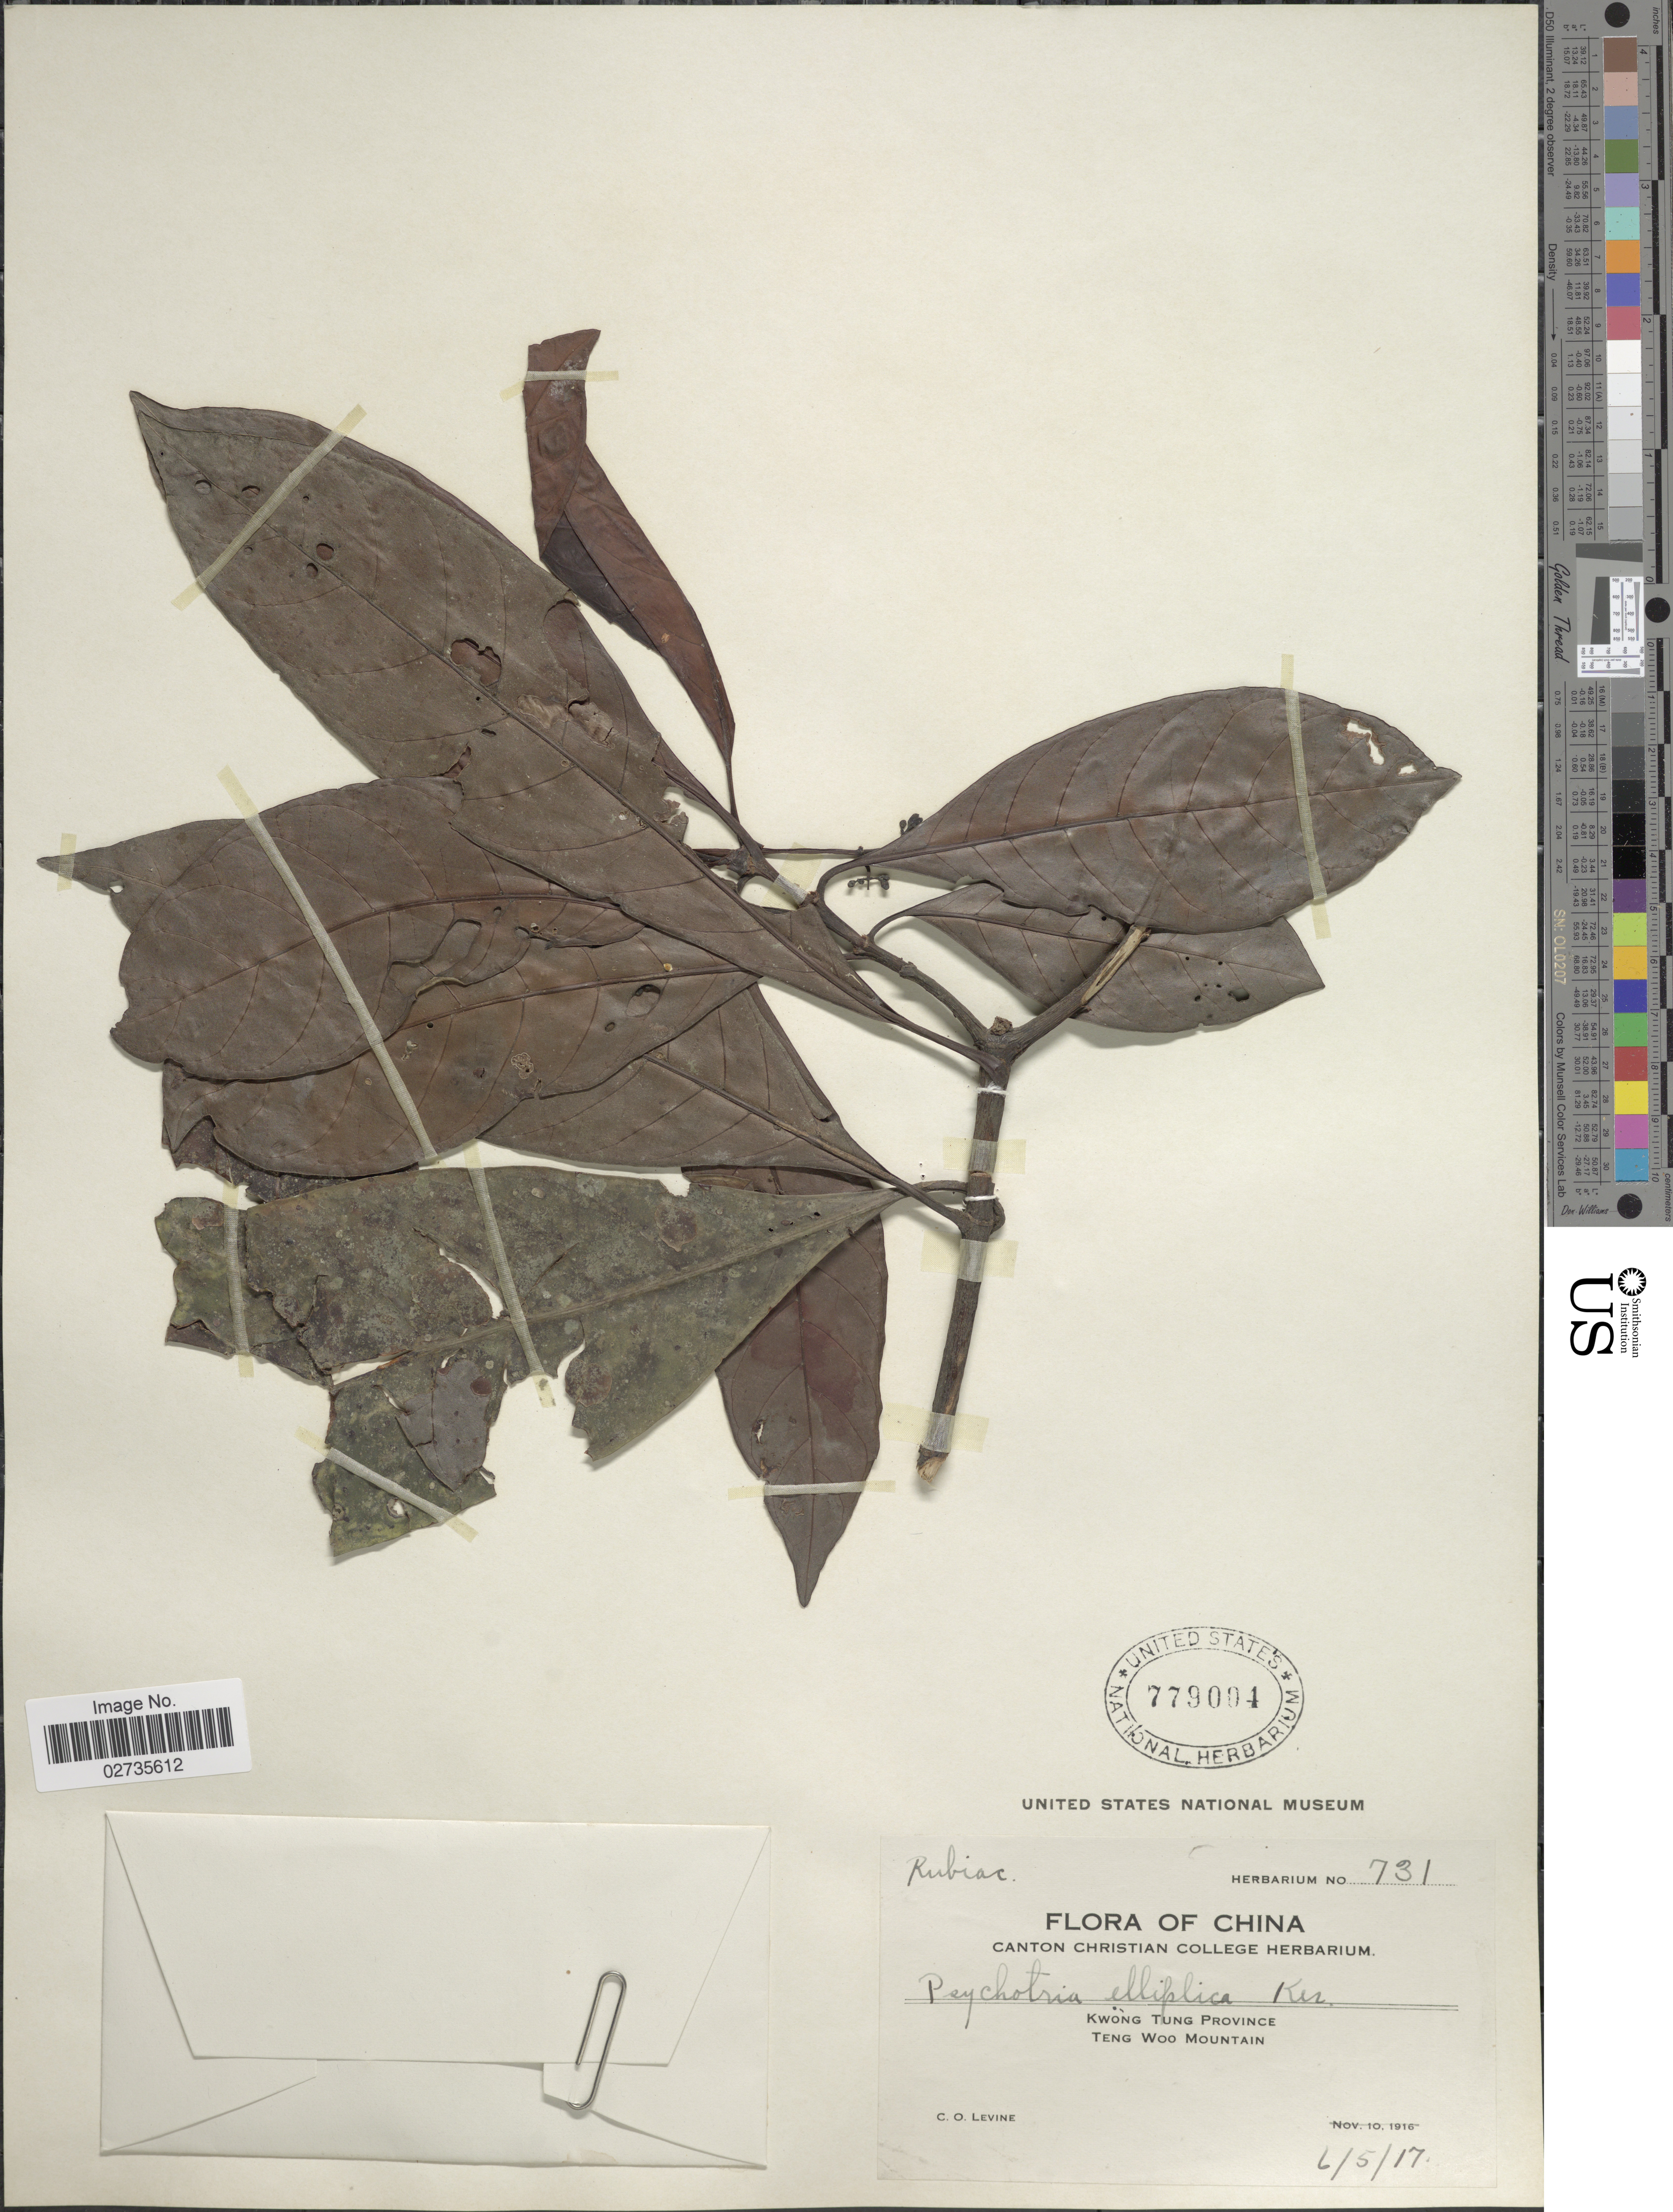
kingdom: Plantae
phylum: Tracheophyta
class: Magnoliopsida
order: Gentianales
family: Rubiaceae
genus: Psychotria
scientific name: Psychotria rubra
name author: (Lour.) Poir.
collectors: C. O. Levine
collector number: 731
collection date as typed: Transcribed d/m/y: 5/6/17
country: China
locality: Kwong Tung Province,Teng Woo Mountain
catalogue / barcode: US 779004